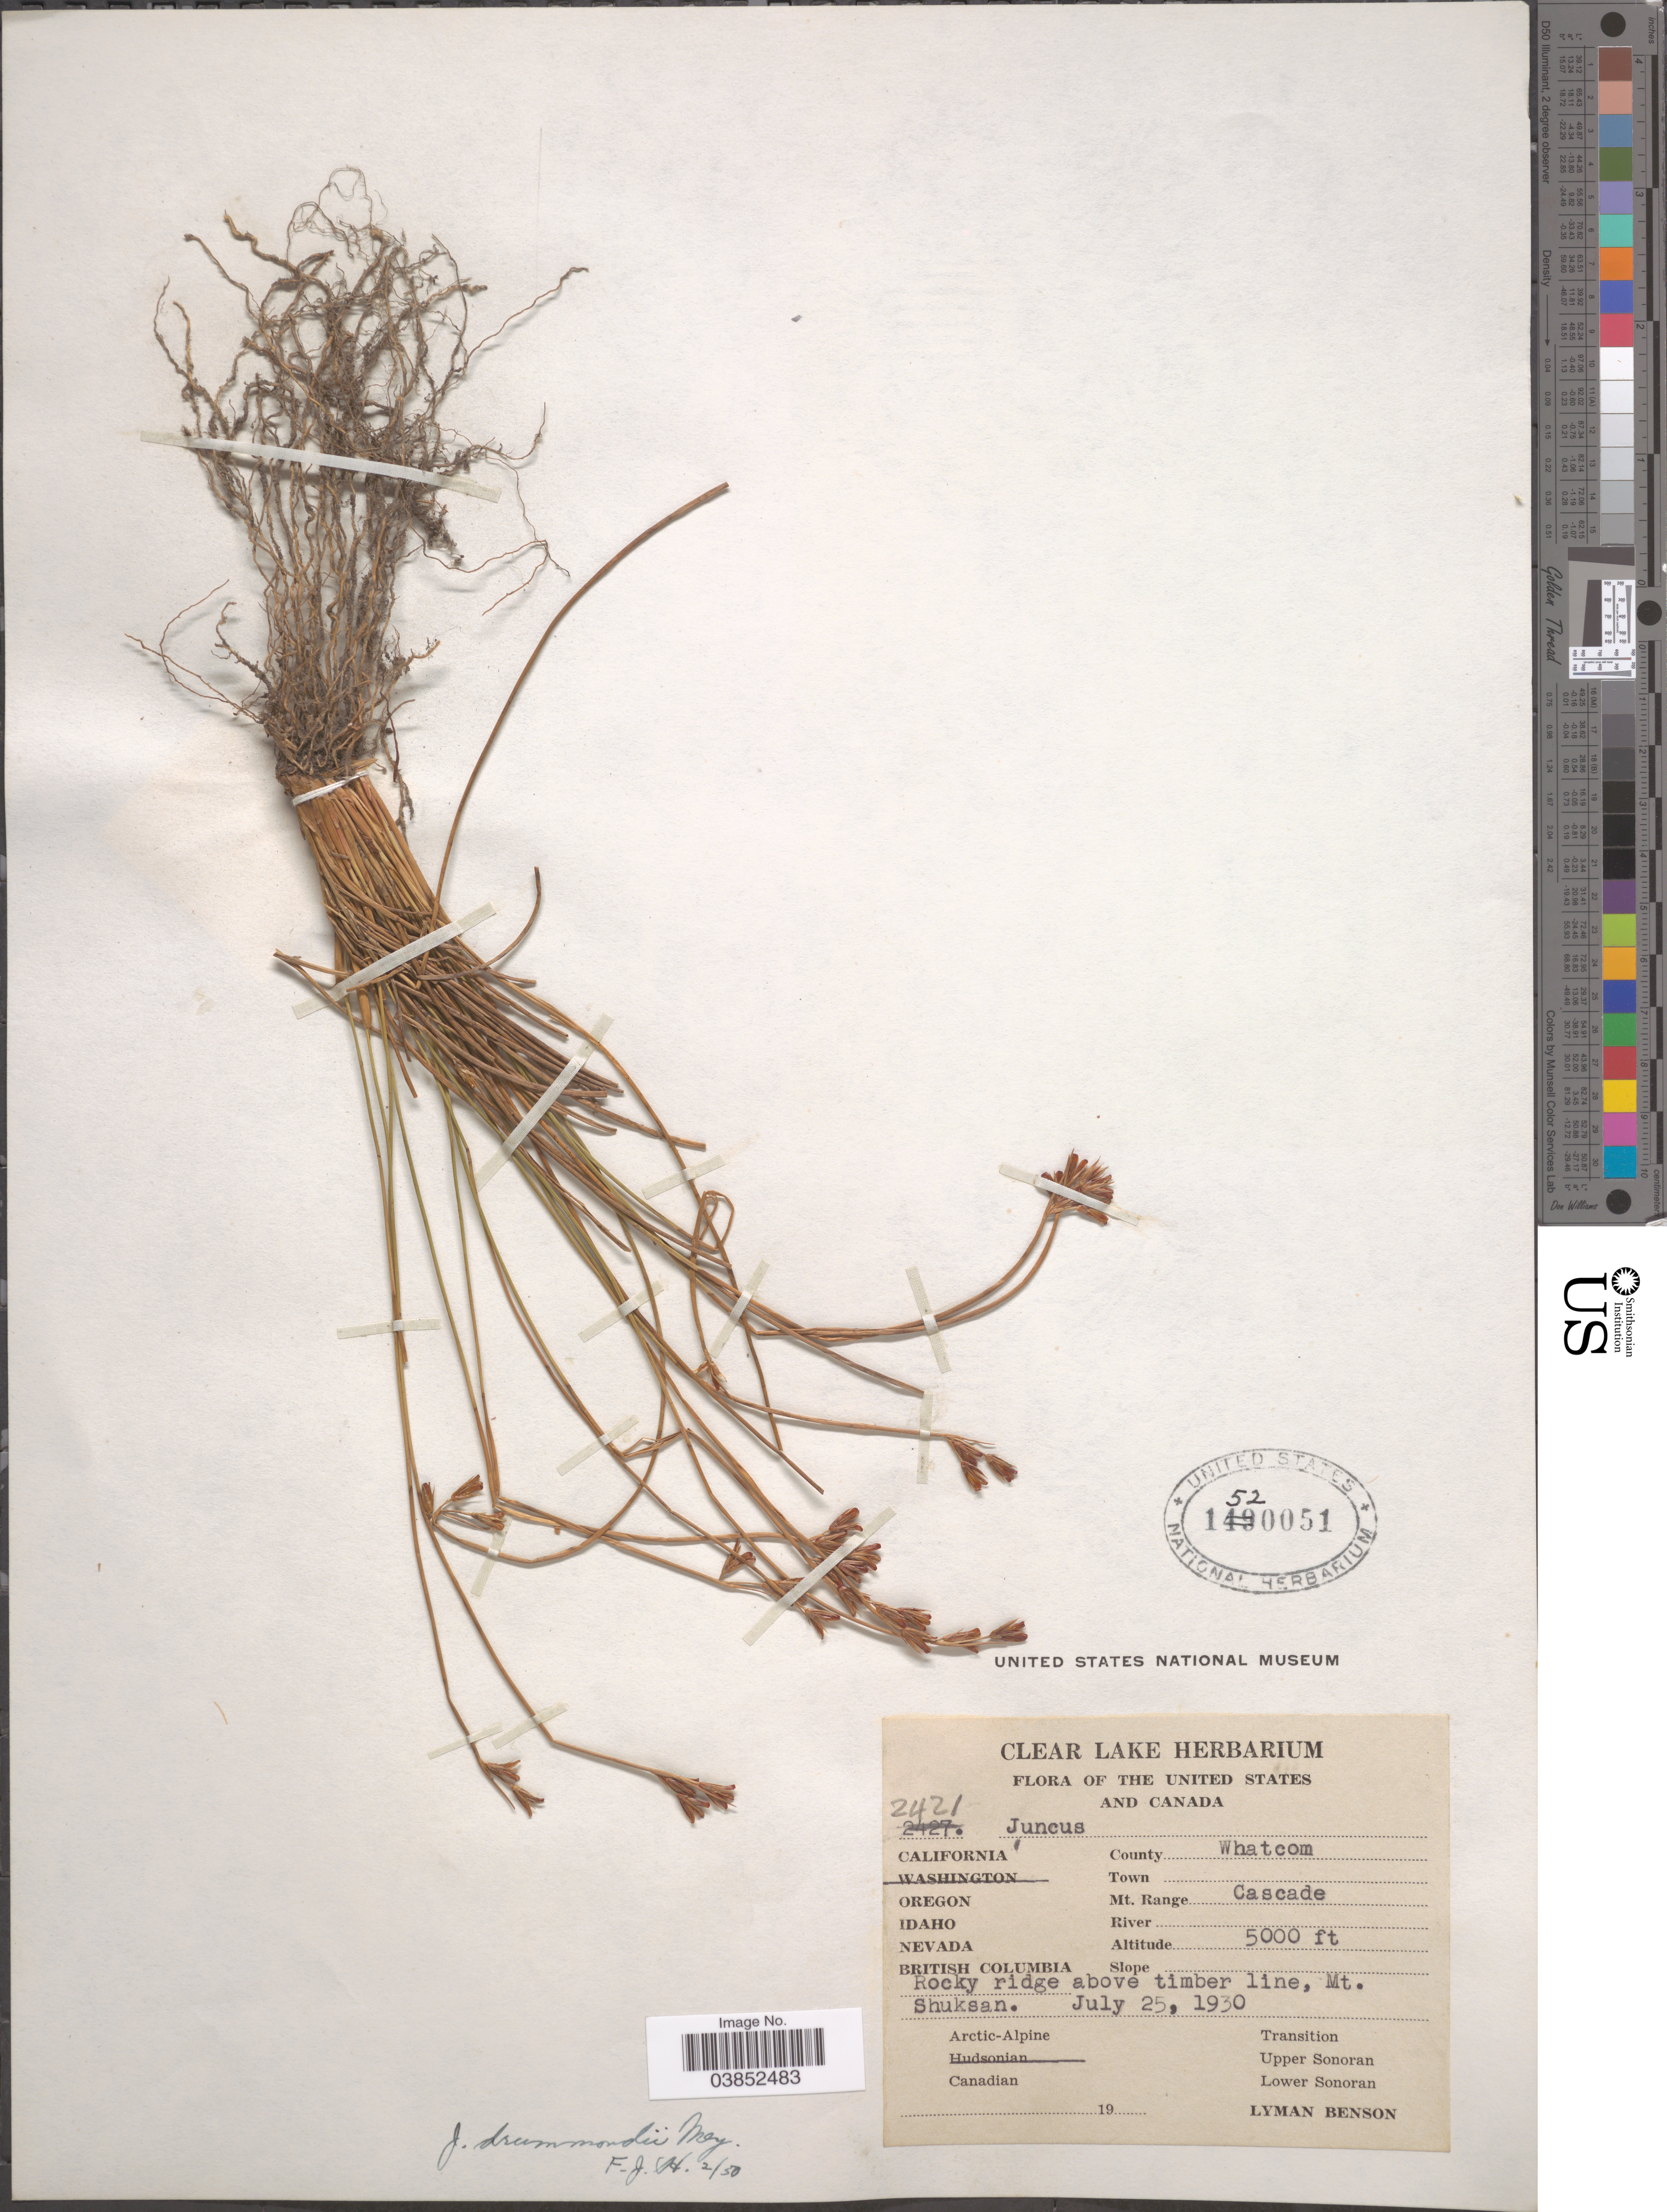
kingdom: Plantae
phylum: Tracheophyta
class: Liliopsida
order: Poales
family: Juncaceae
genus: Juncus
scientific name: Juncus drummondii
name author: E. Mey.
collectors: L. D. Benson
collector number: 2421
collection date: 1930-07-25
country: United States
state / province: Washington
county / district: Whatcom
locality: County Whatcom. Mt. Range Cascade. Above timber line, Mt. Shuksan. Hudsonian.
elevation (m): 1524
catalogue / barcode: US 1520051